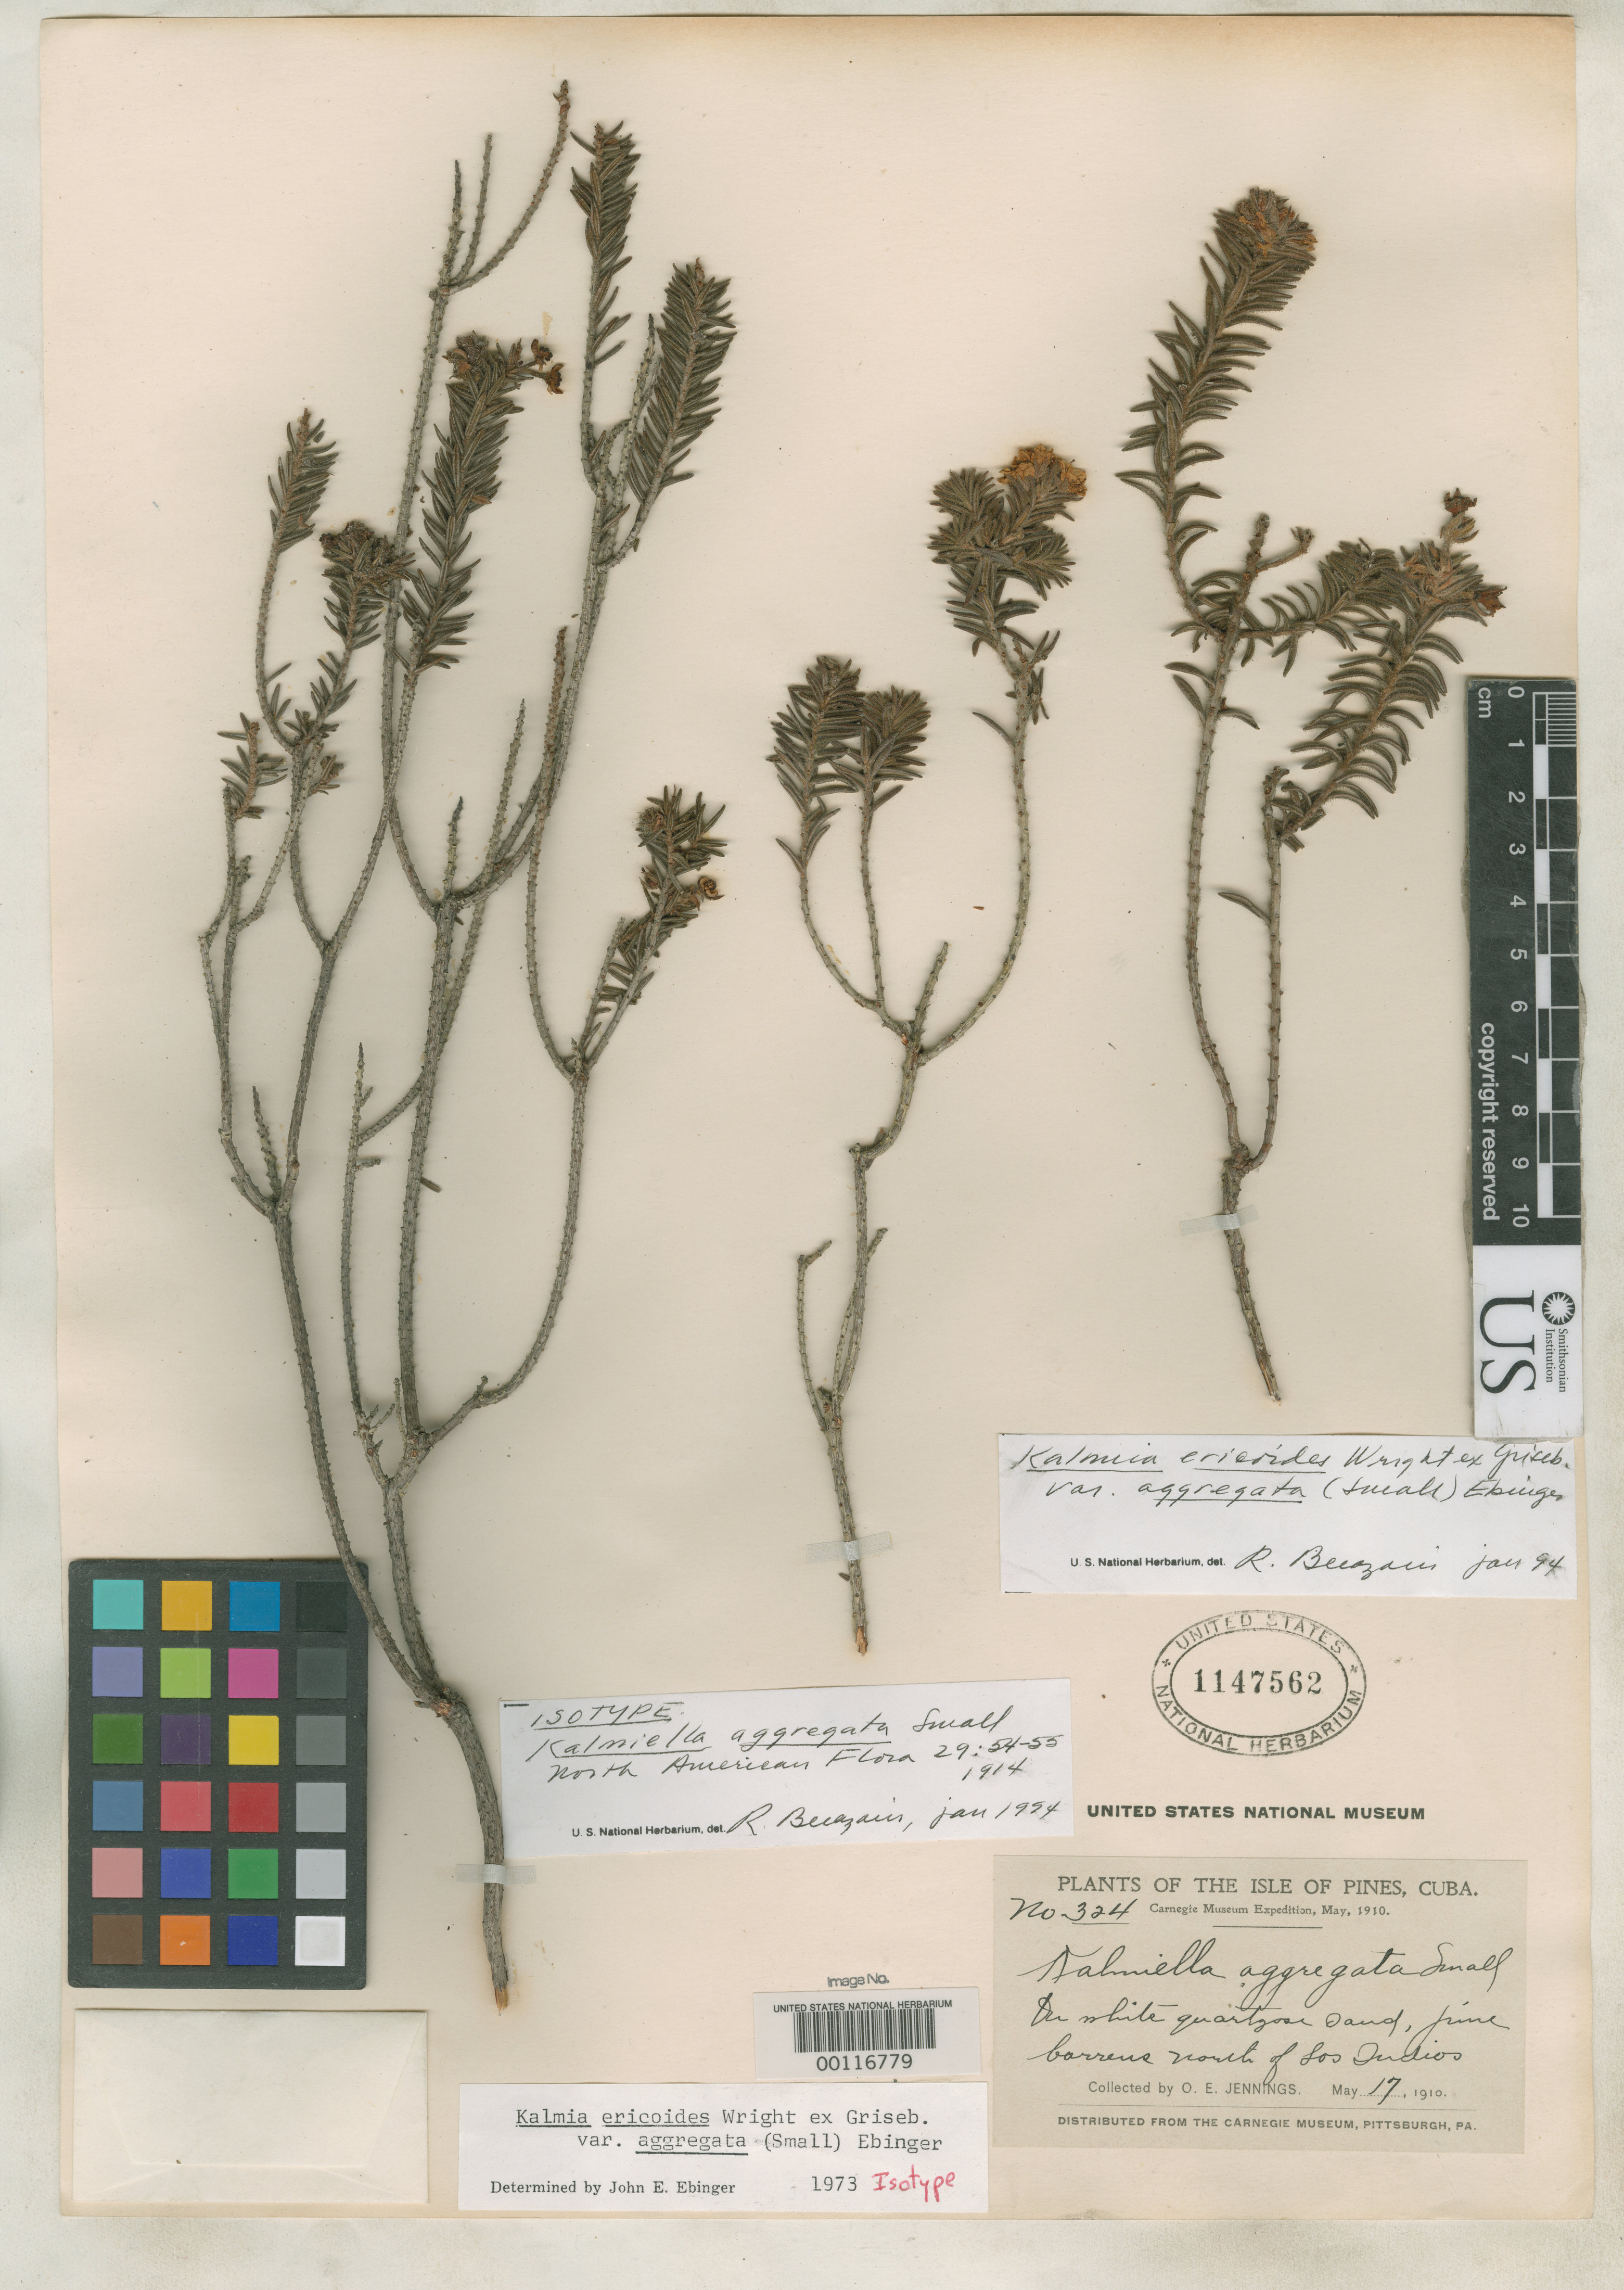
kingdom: Plantae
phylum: Tracheophyta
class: Magnoliopsida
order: Ericales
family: Ericaceae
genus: Kalmiella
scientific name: Kalmiella aggregata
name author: Small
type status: Isotype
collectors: O. E. Jennings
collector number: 324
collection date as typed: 17 May 1910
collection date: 1910-05-17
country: Cuba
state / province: Isla de La Juventud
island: Isla de La Juventud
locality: Isle of Pines, north of Los Indios.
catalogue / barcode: US 1147562